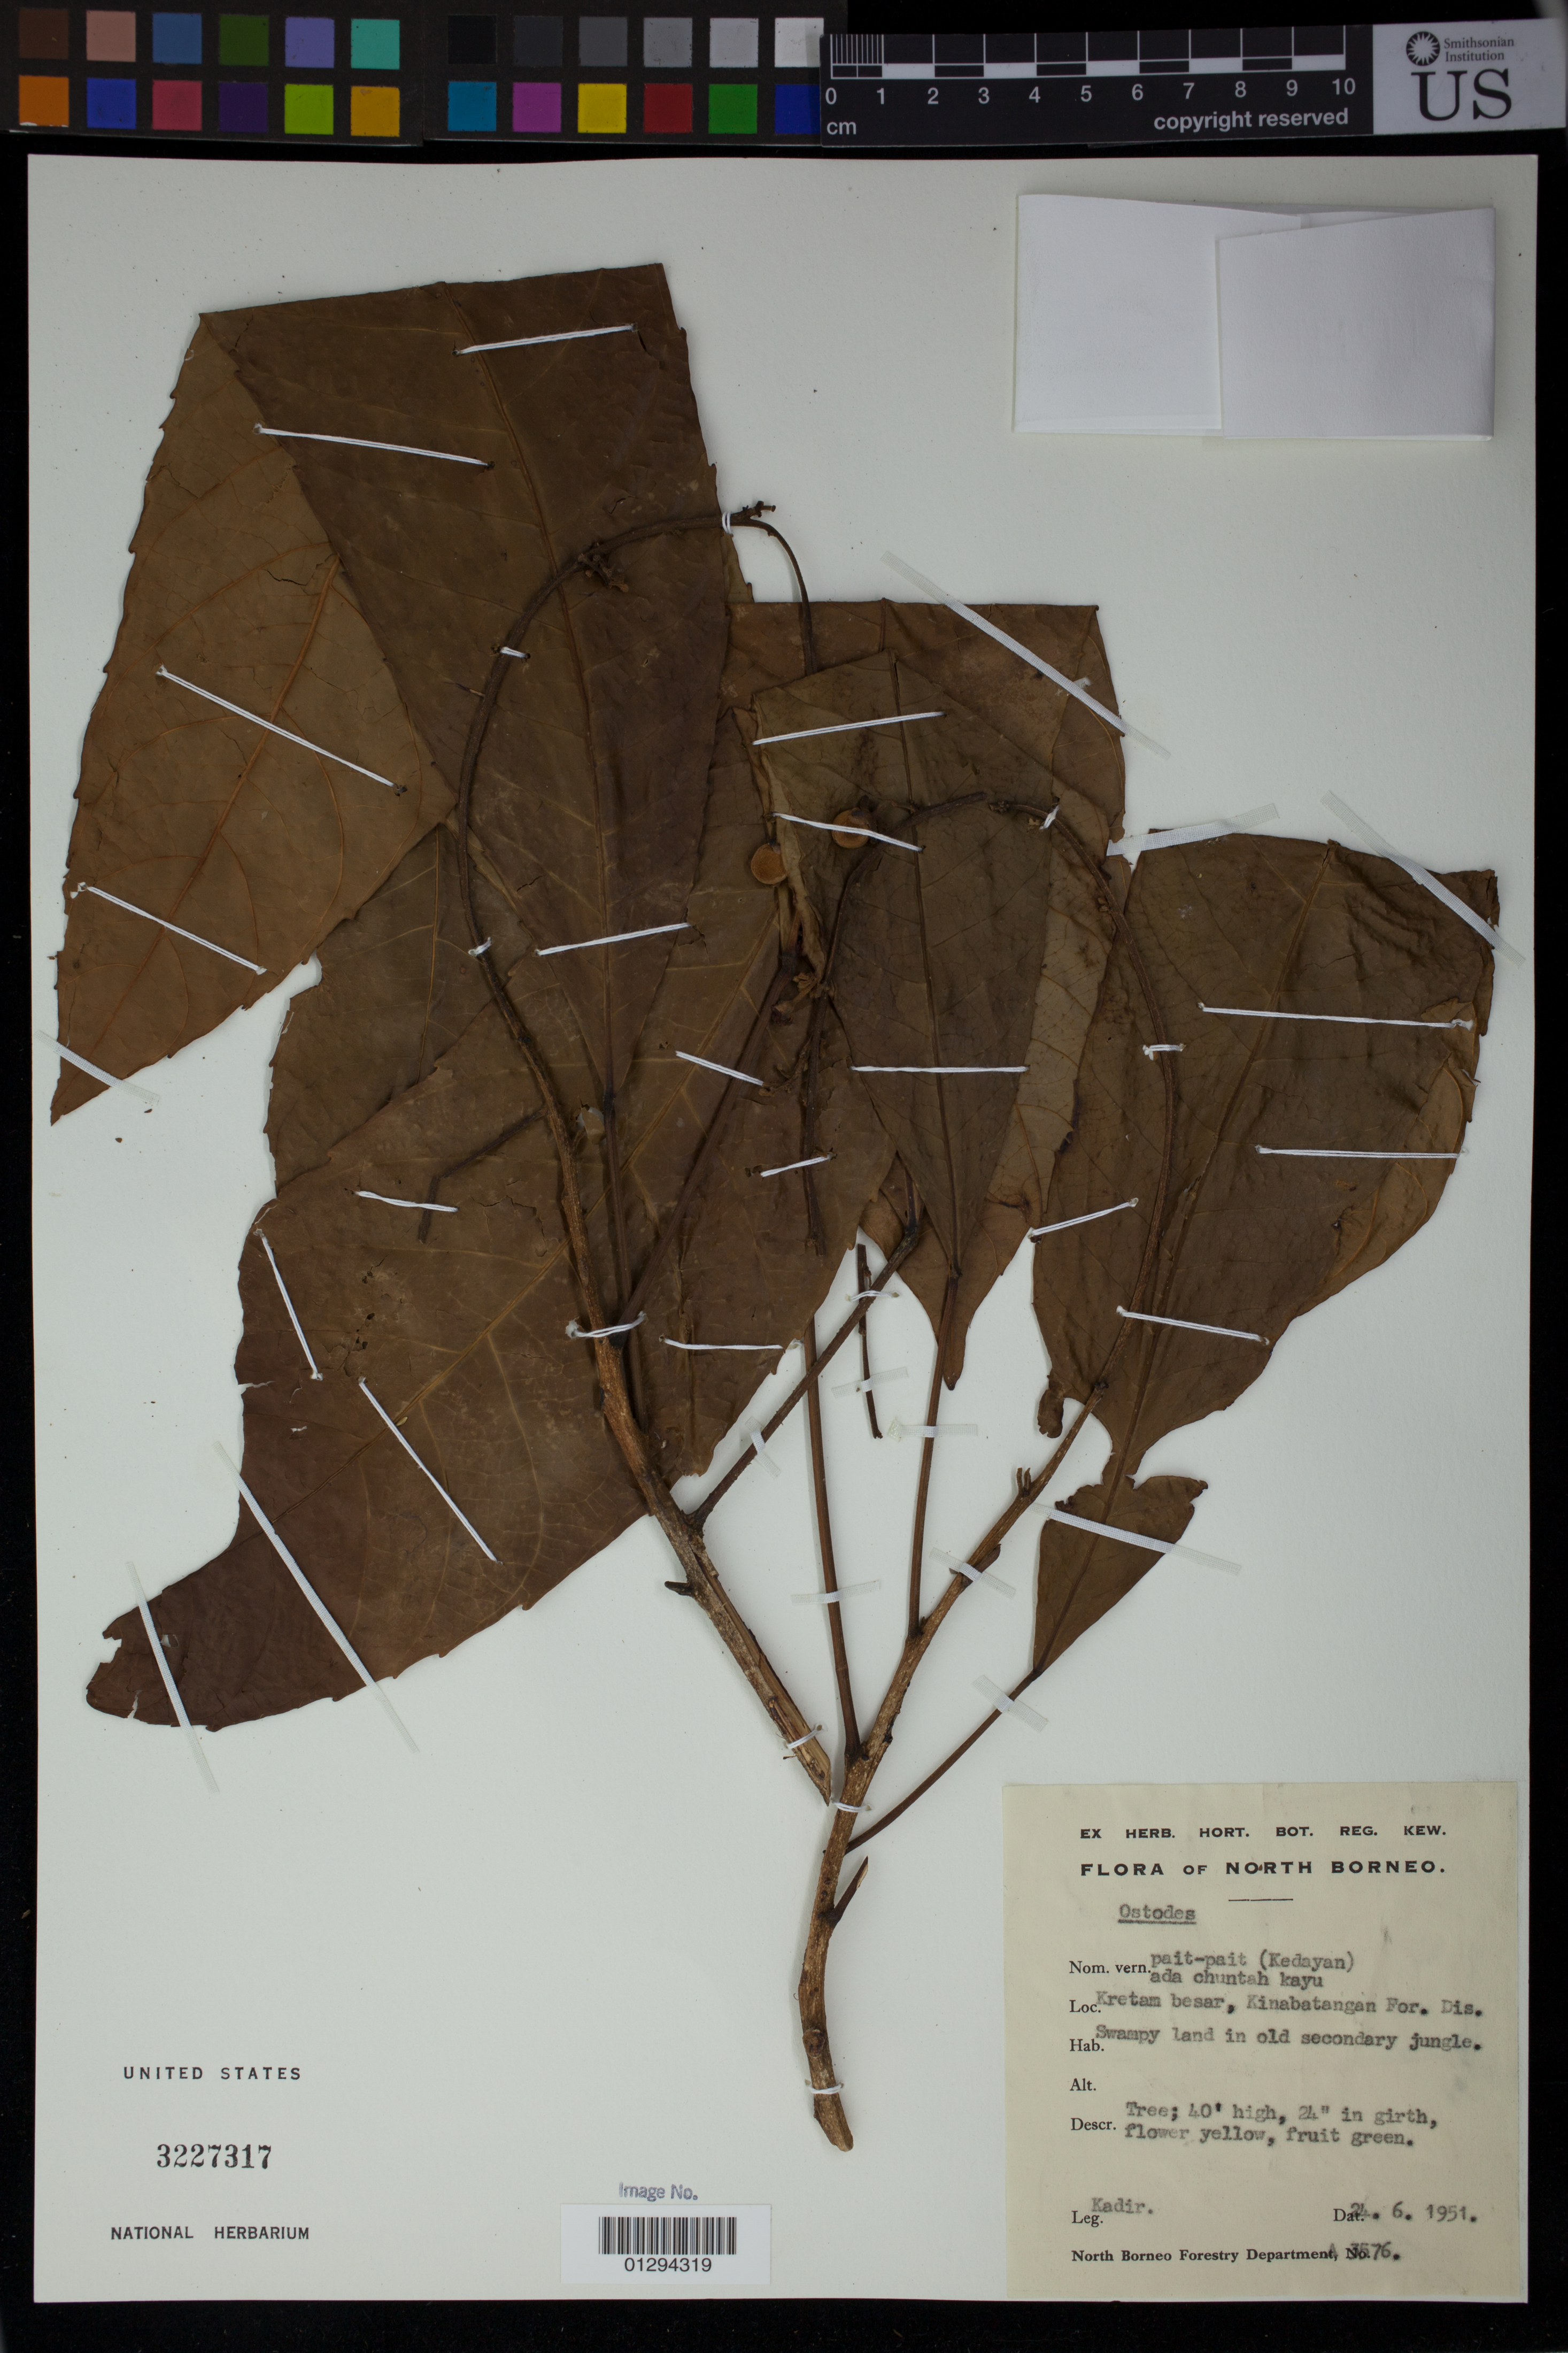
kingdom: Plantae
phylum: Tracheophyta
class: Magnoliopsida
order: Malpighiales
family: Euphorbiaceae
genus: Fahrenheitia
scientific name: Fahrenheitia sp.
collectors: -. Kadir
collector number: A 3576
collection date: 1951-06-24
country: Malaysia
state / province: Sabah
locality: Kretam besar, Kinabatangan For. Dis.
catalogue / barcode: US 3227317